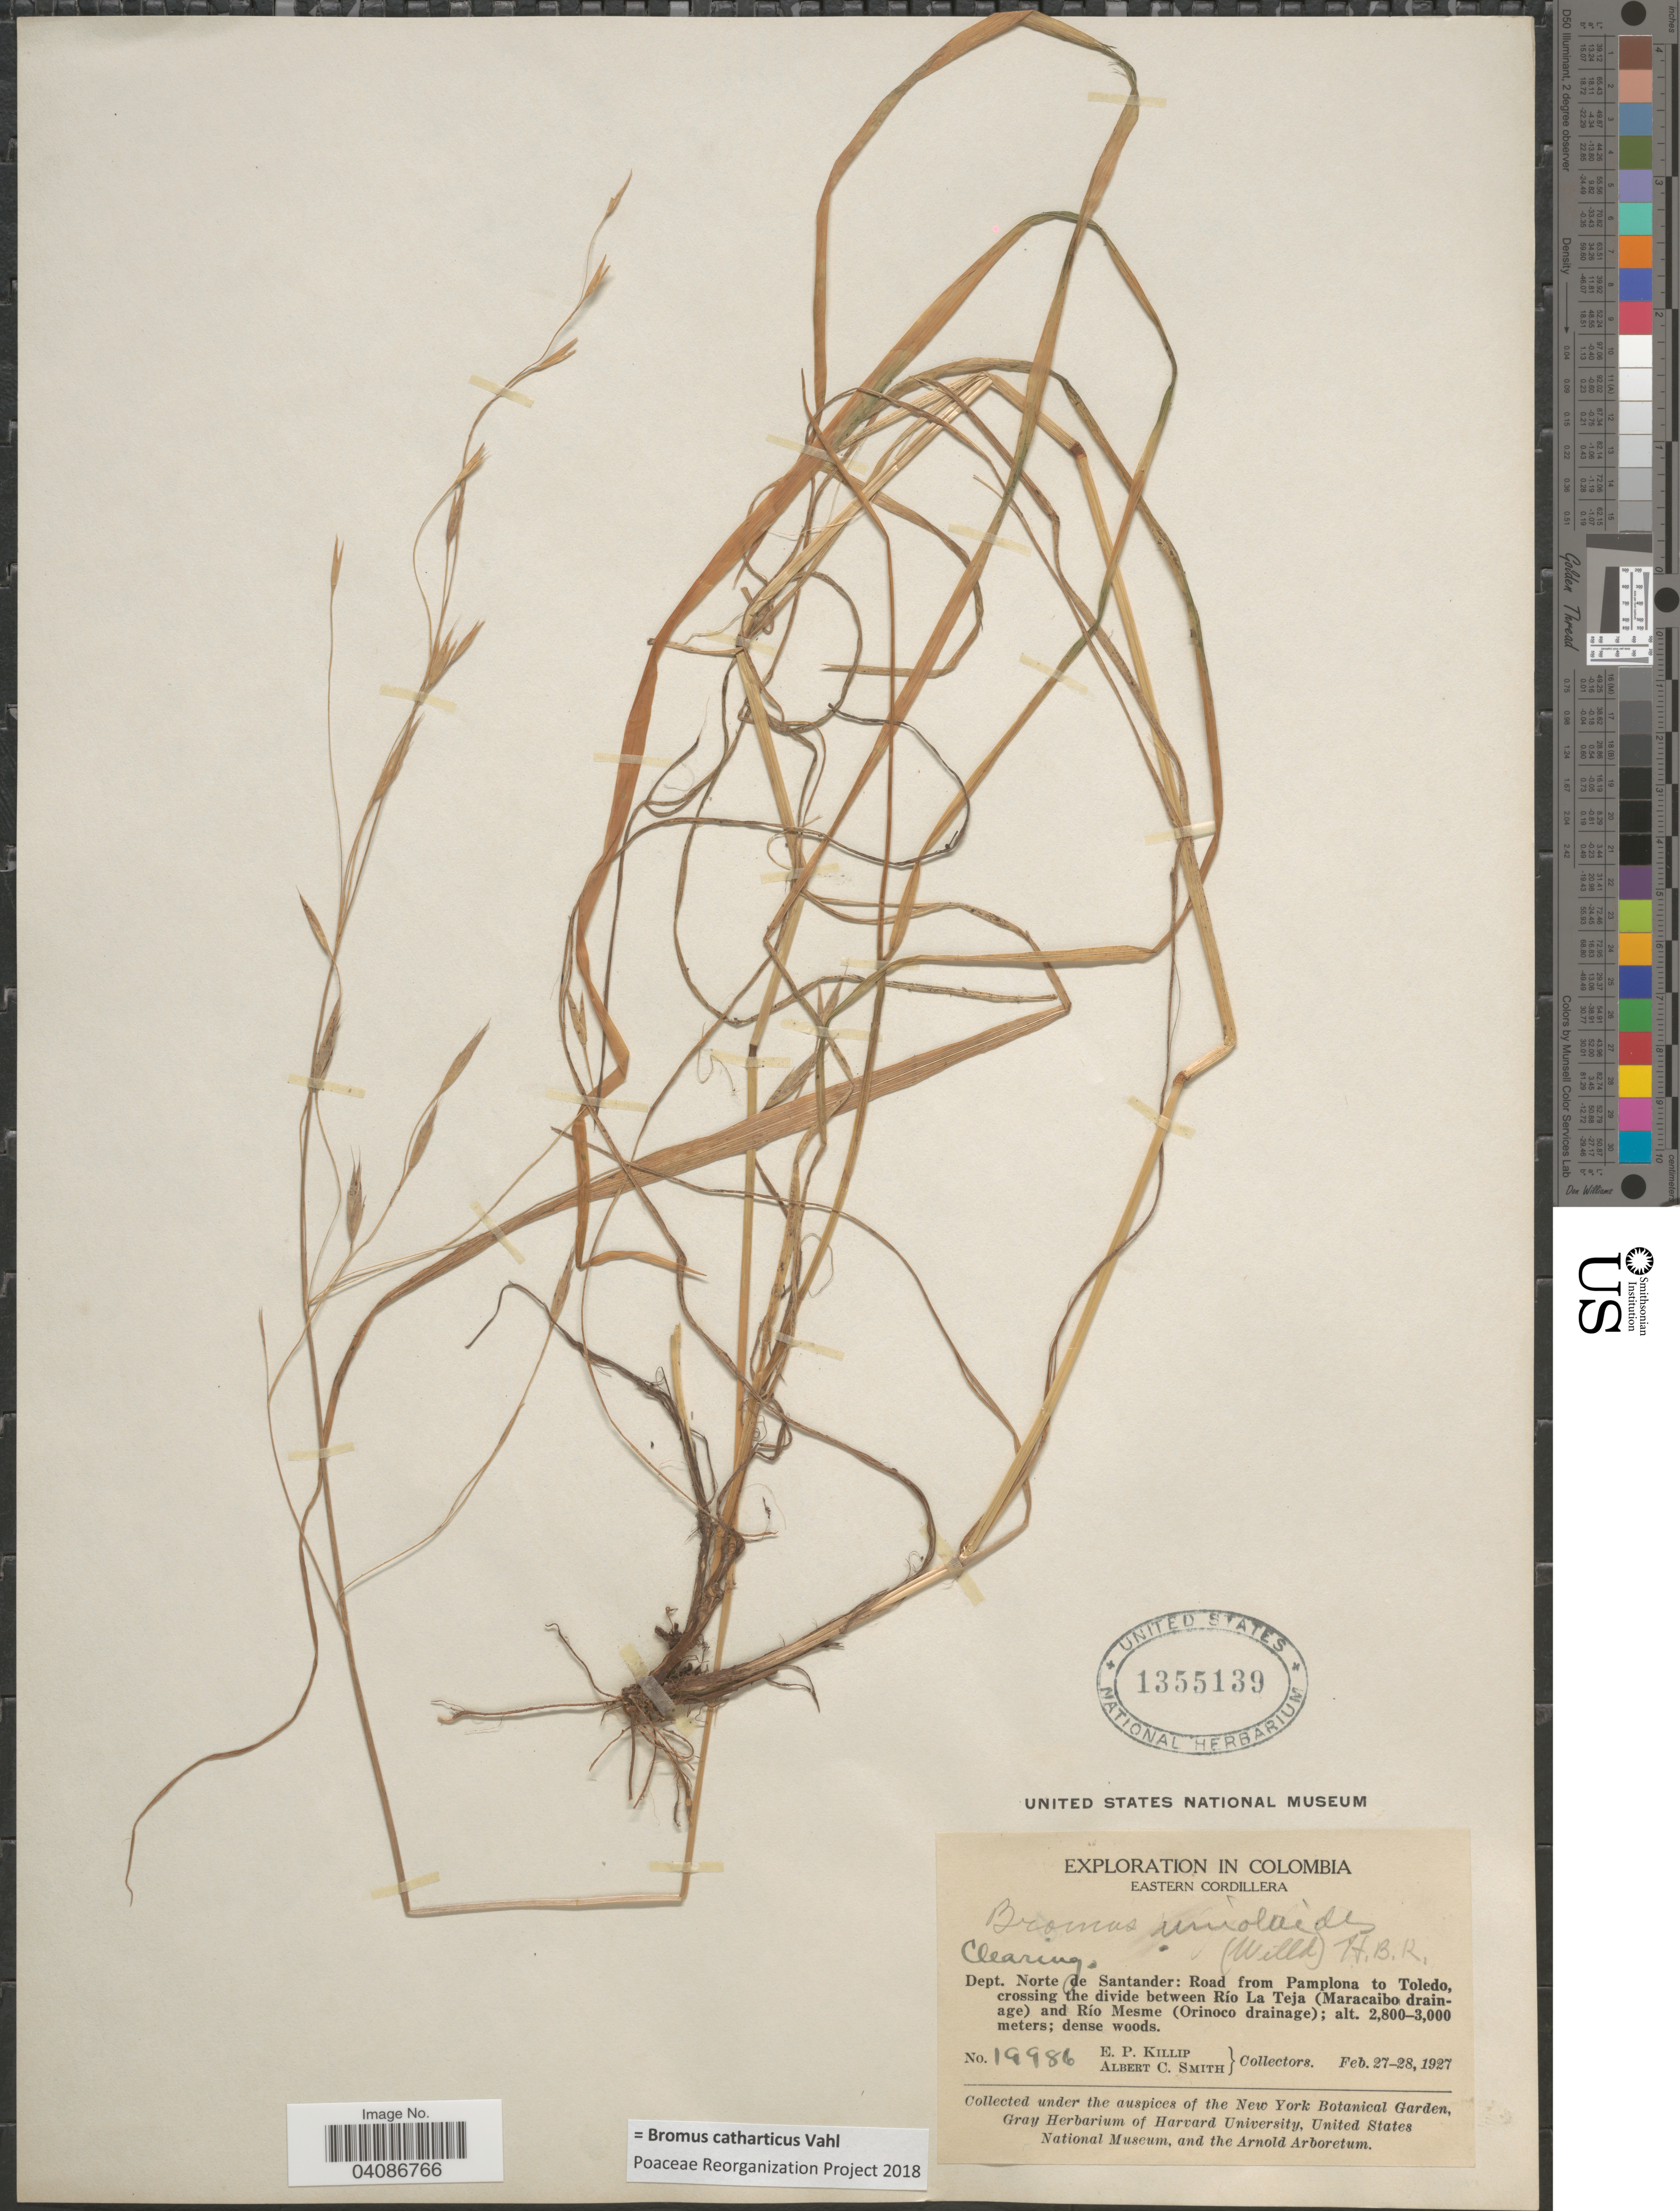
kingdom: Plantae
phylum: Tracheophyta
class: Liliopsida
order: Poales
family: Poaceae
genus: Bromus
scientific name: Bromus catharticus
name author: Vahl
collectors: E. P. Killip & A. C. Smith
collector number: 19986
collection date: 1927-02-27/1927-02-28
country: Colombia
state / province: Norte de Santander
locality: Eastern Cordillera. Dept. Norte de Santander: Road from Pamplona to Toledo, crossing the divide between Río La Teja (Marcaibo drainage) and Río Mesme (Orinoco drainage).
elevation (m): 2800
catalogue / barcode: US 1355139